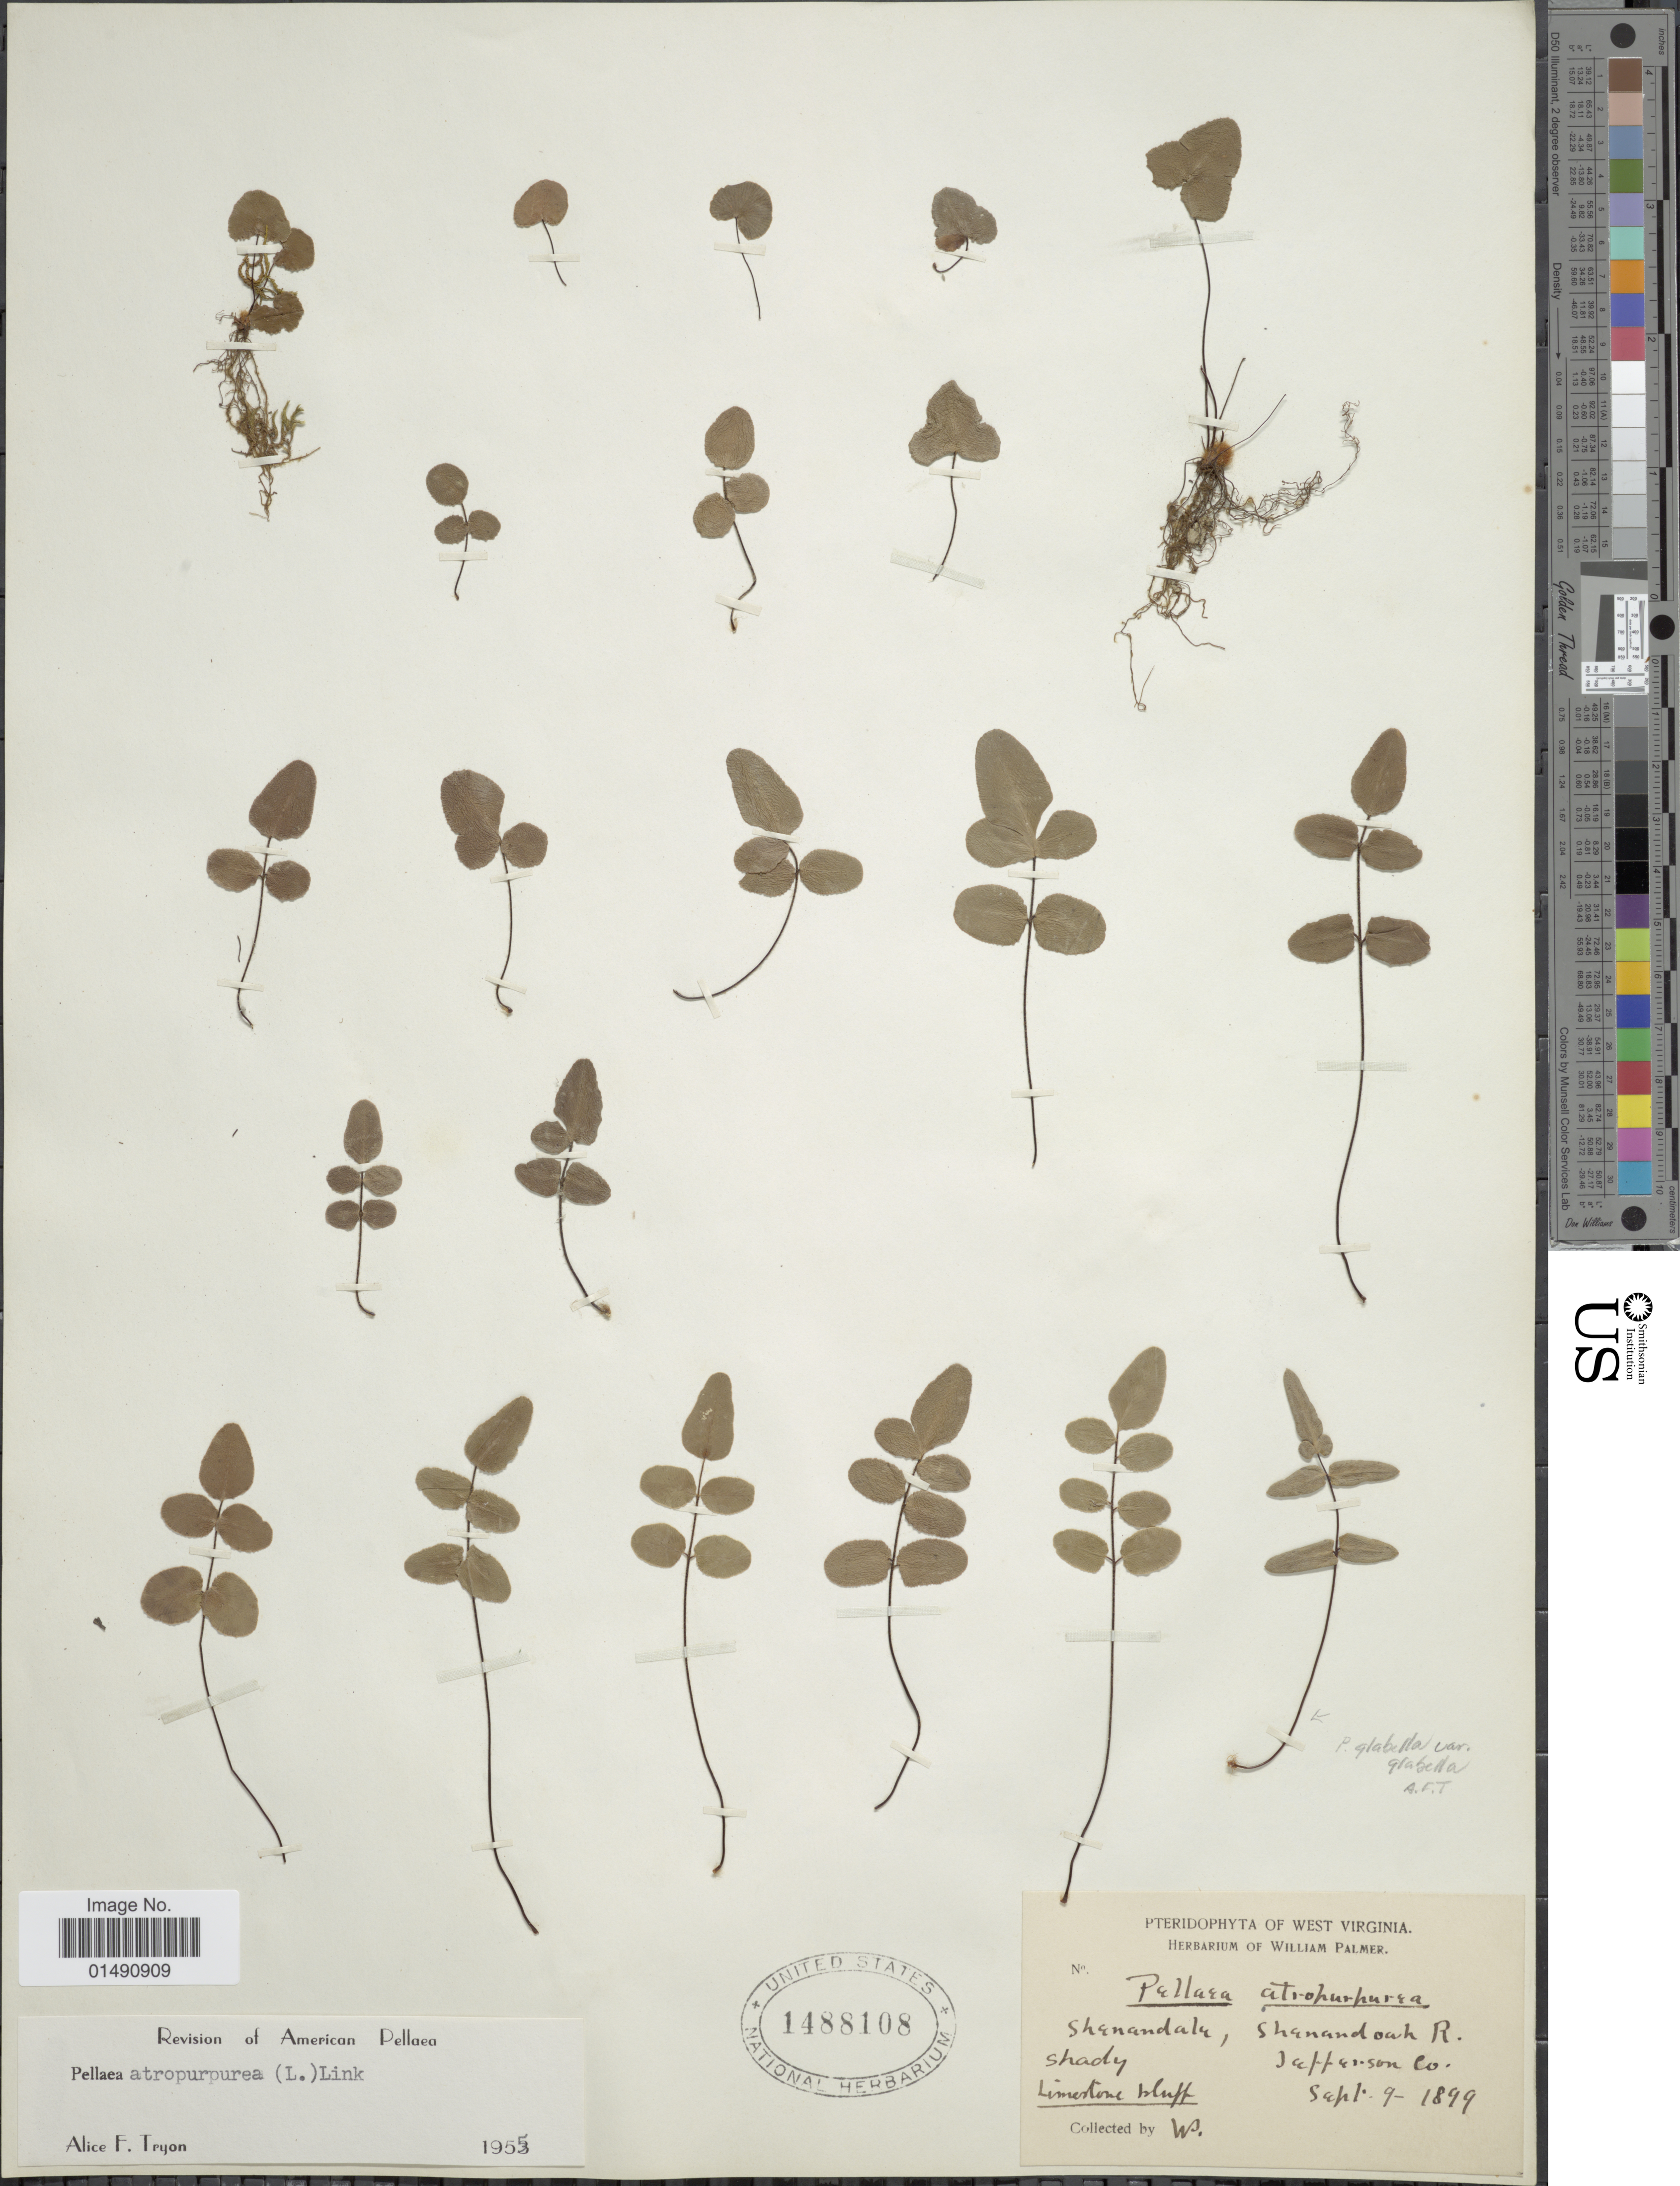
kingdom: Plantae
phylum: Tracheophyta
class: Polypodiopsida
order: Polypodiales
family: Pteridaceae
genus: Pellaea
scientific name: Pellaea atropurpurea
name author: (L.) Link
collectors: W. Palmer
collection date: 1899-09-09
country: United States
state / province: West Virginia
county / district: Jefferson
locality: Shenandoah, Shenandoah R. Jefferson Co.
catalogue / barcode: US 1488108